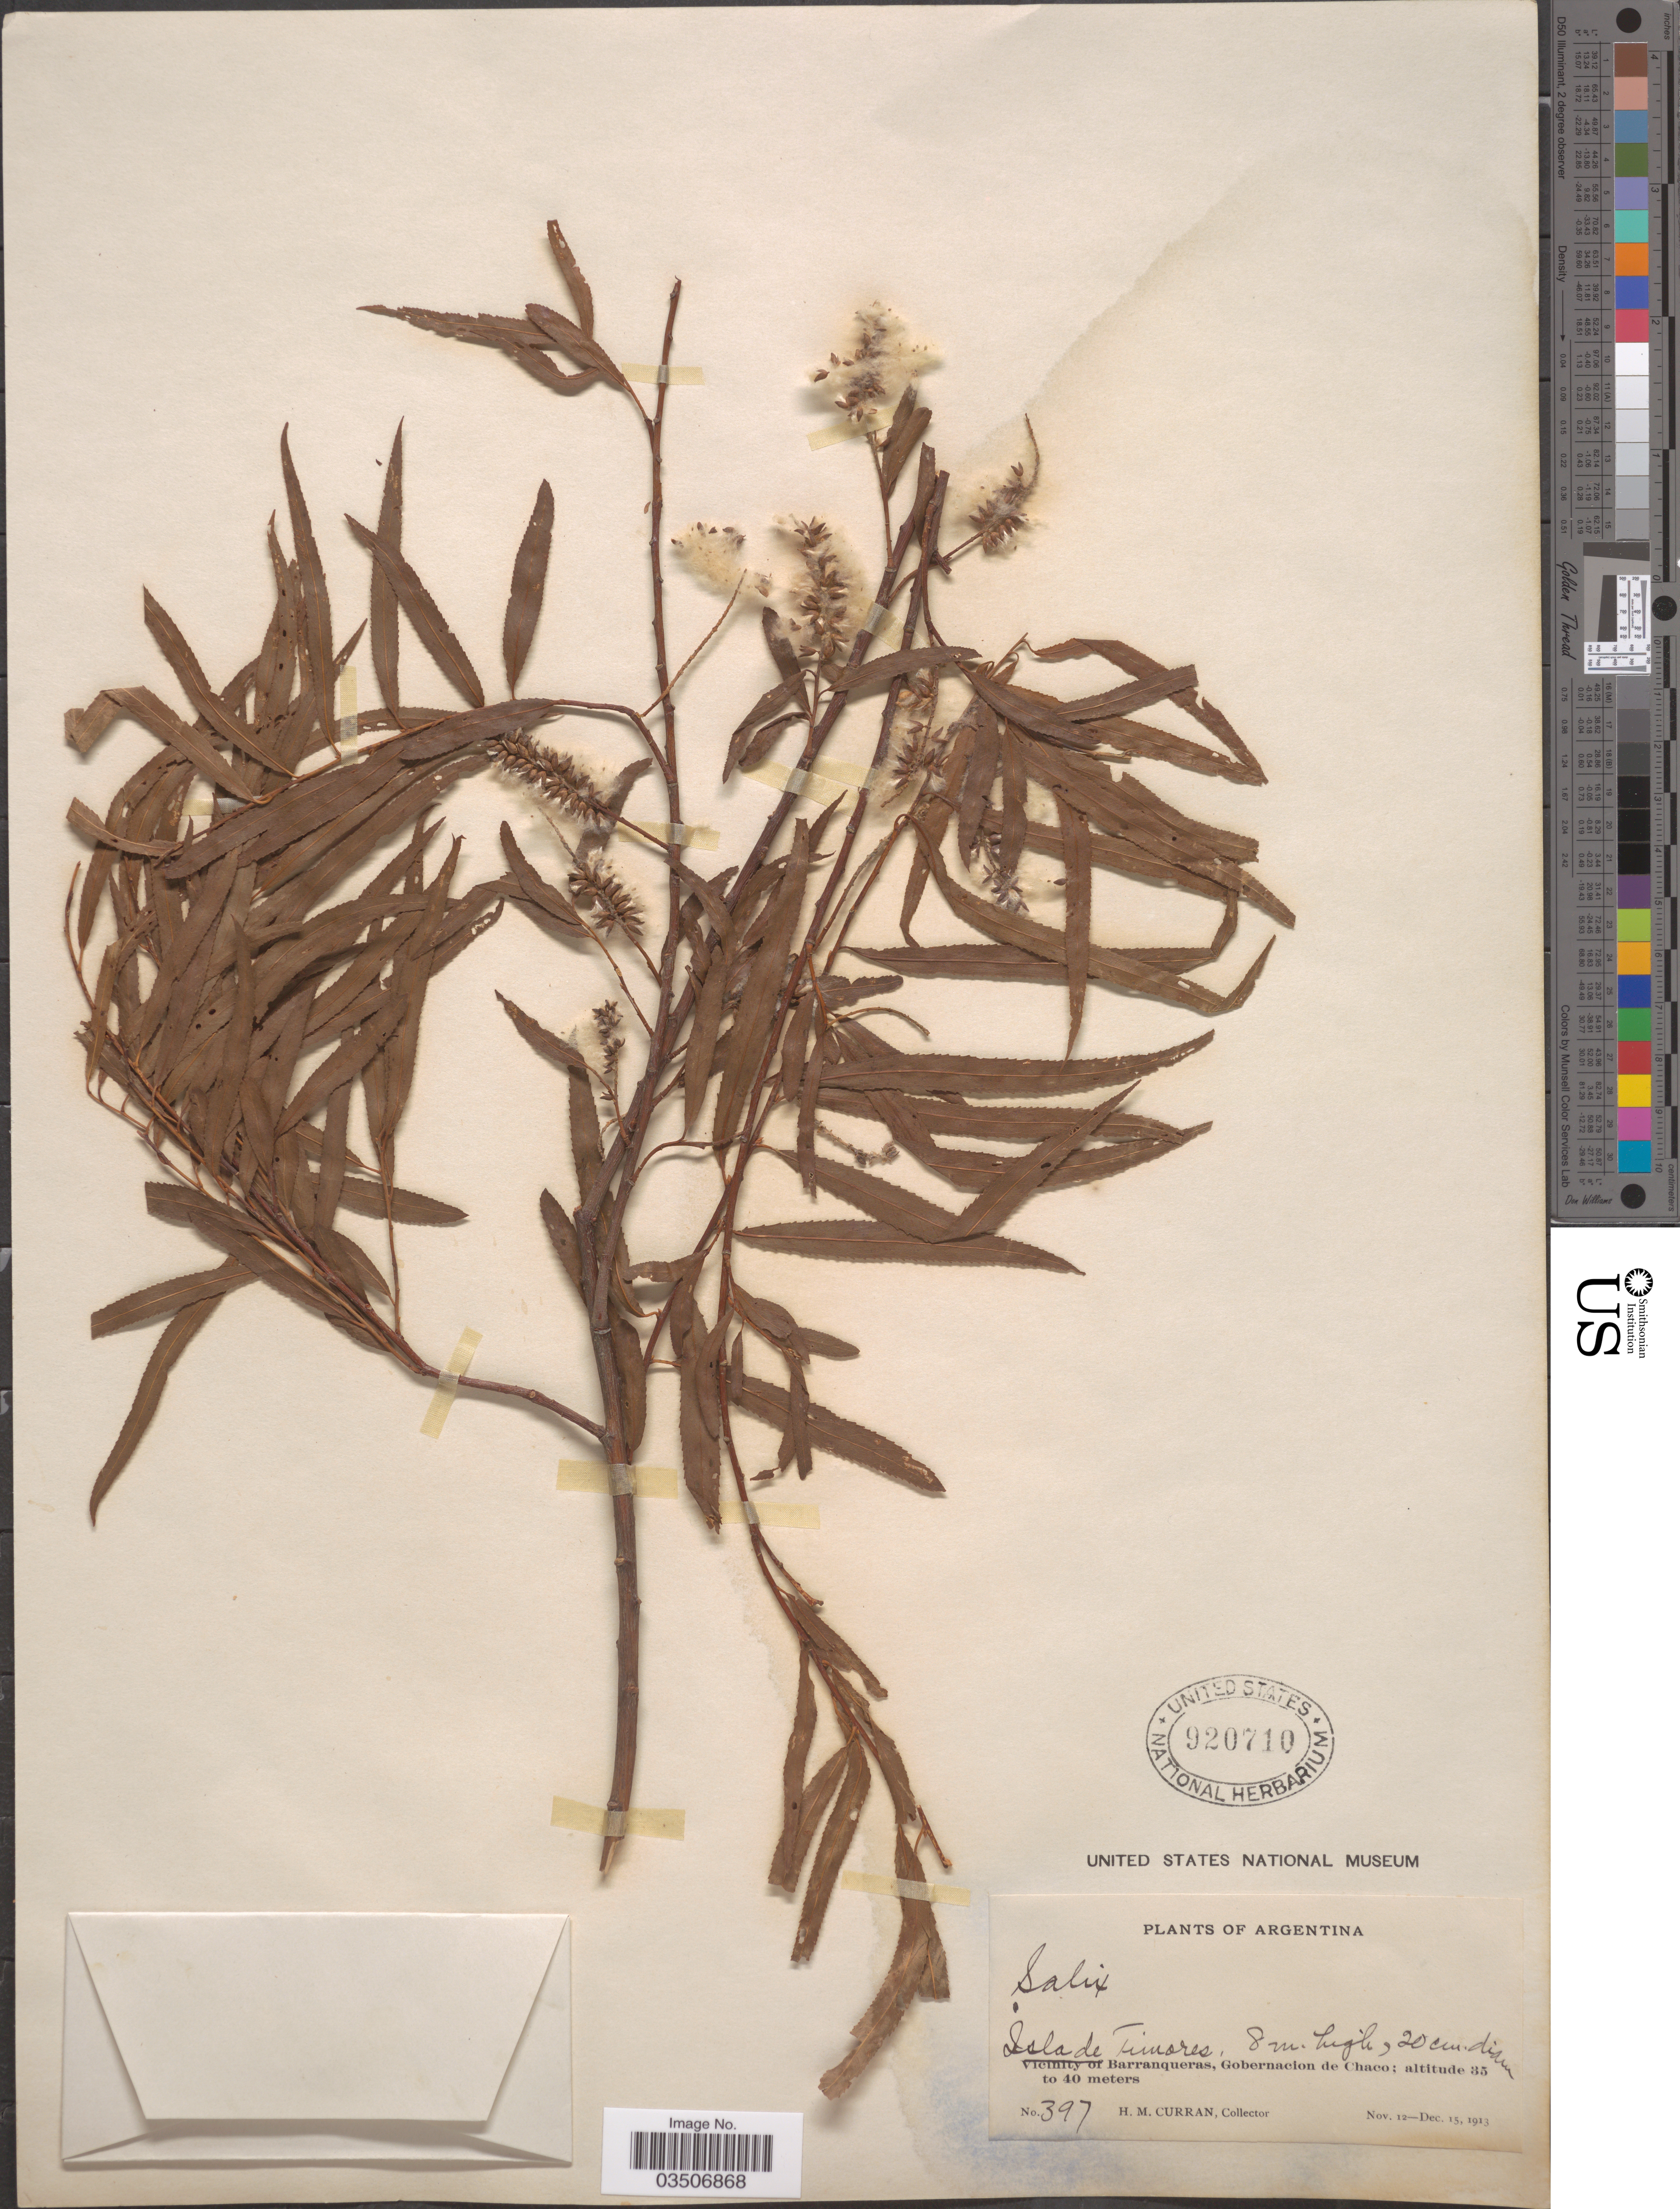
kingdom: Plantae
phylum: Tracheophyta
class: Magnoliopsida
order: Malpighiales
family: Salicaceae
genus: Salix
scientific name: Salix martiana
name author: Leyb.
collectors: H. M. Curran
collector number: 397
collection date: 1913-11-12/1913-12-15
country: Argentina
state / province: Chaco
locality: Isla de Timore, Barranqueras, Gobernacion de Chaco.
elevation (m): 35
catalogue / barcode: US 920710